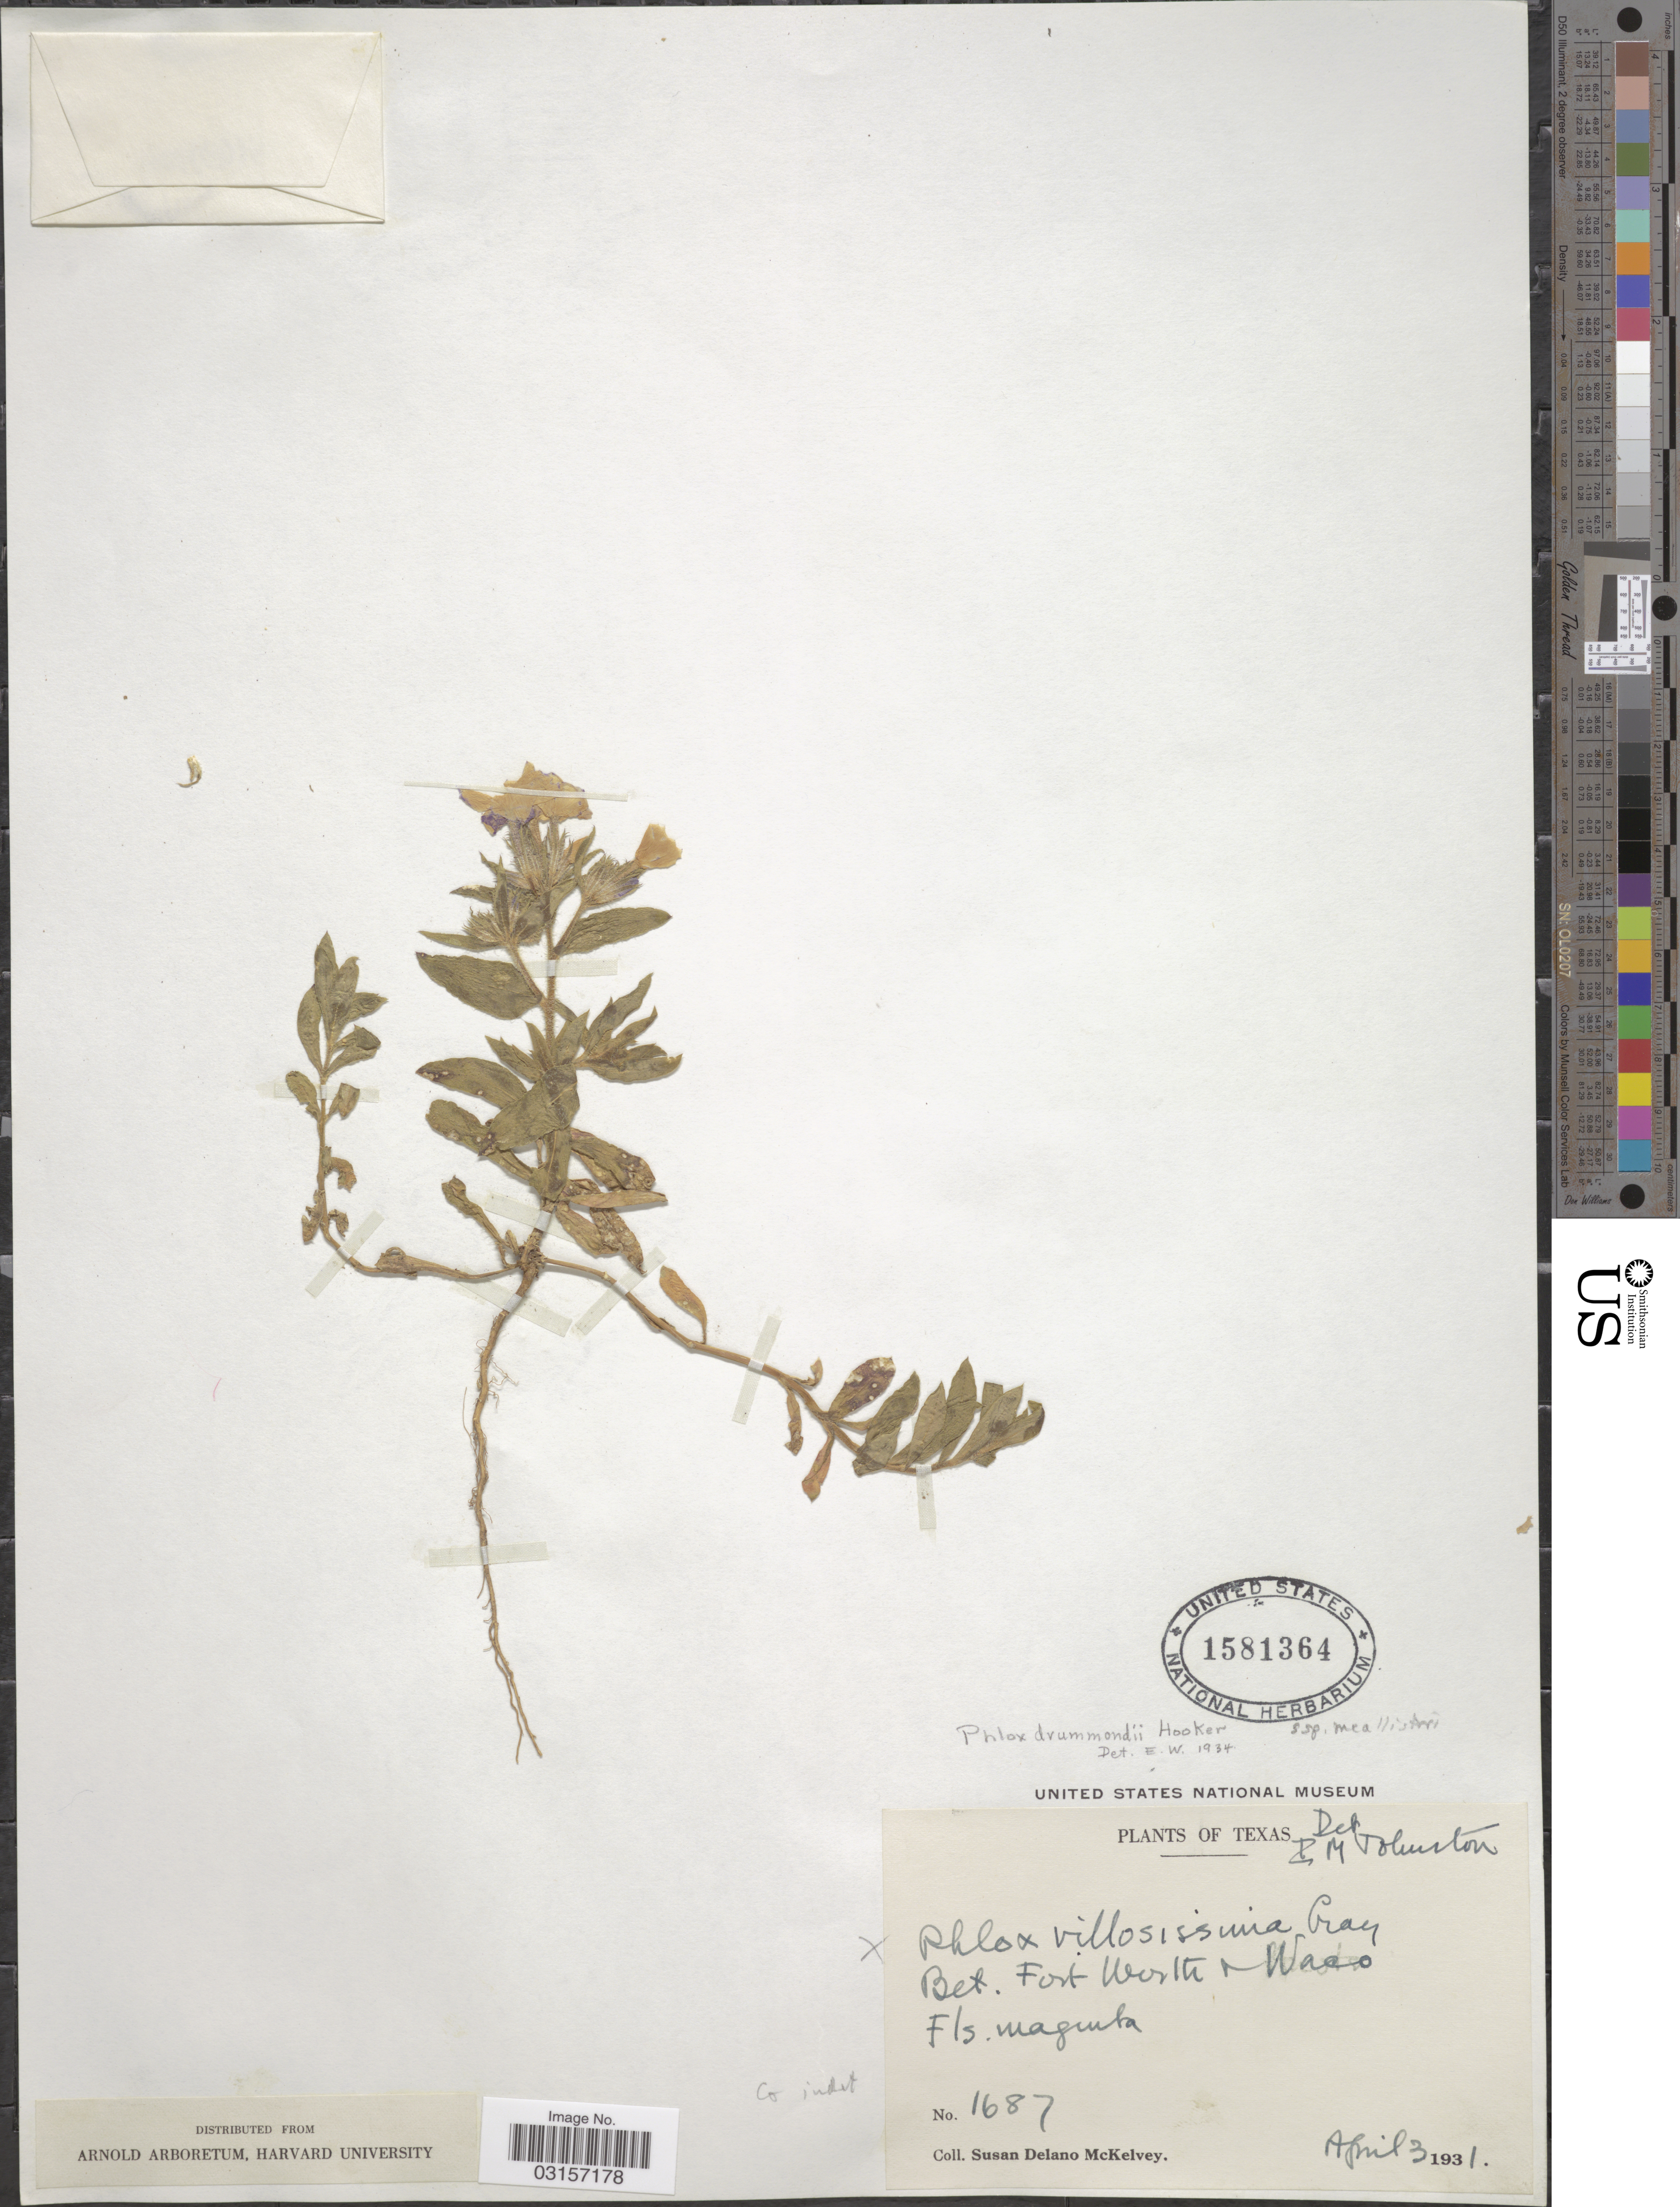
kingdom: Plantae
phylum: Tracheophyta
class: Magnoliopsida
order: Ericales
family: Polemoniaceae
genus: Phlox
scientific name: Phlox drummondii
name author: Hook.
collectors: S. A. McKelvey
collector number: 1687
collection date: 1931-04-03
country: United States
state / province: Texas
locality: Bet. Fort Worth & Waco.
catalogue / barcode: US 1581364